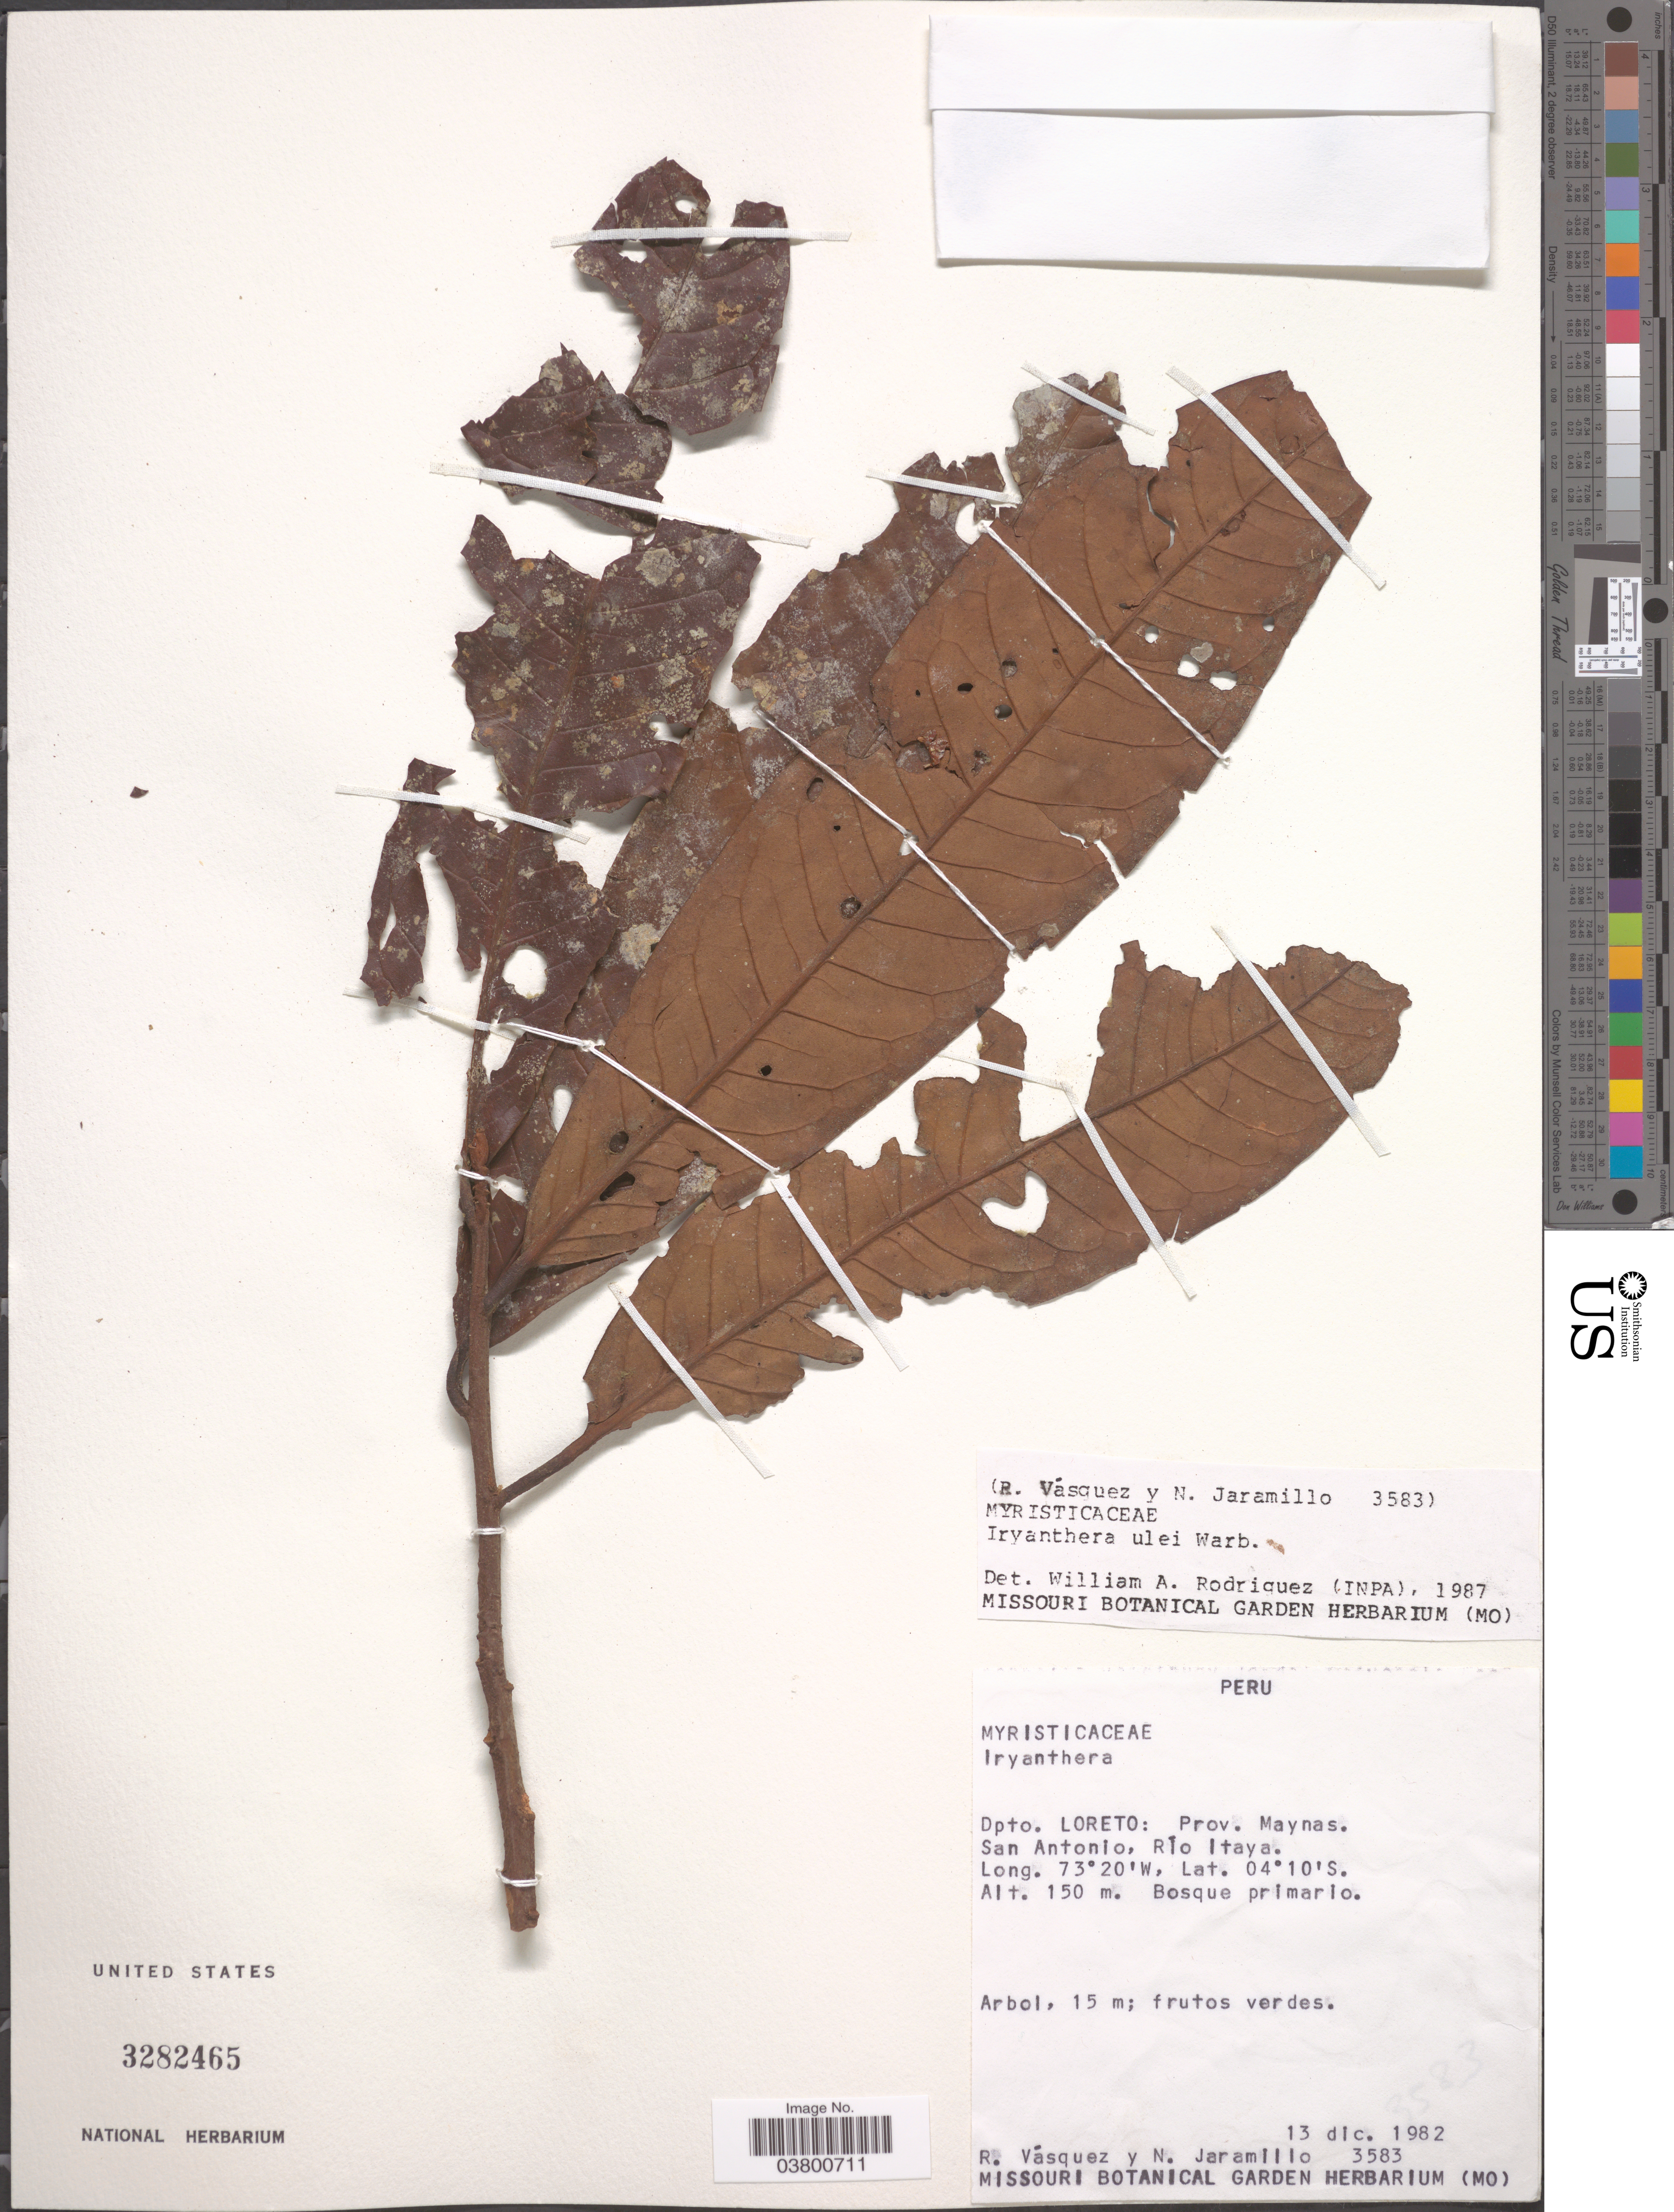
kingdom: Plantae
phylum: Tracheophyta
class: Magnoliopsida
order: Magnoliales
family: Myristicaceae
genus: Iryanthera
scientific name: Iryanthera ulei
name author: Warb.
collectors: R. Vásquez & N. Jaramillo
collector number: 3583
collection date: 1982-12-13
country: Peru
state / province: Loreto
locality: Dpto. Loreto: Prov. Maynas. San Antonio, Río Itaya.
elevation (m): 150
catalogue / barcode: US 3282465